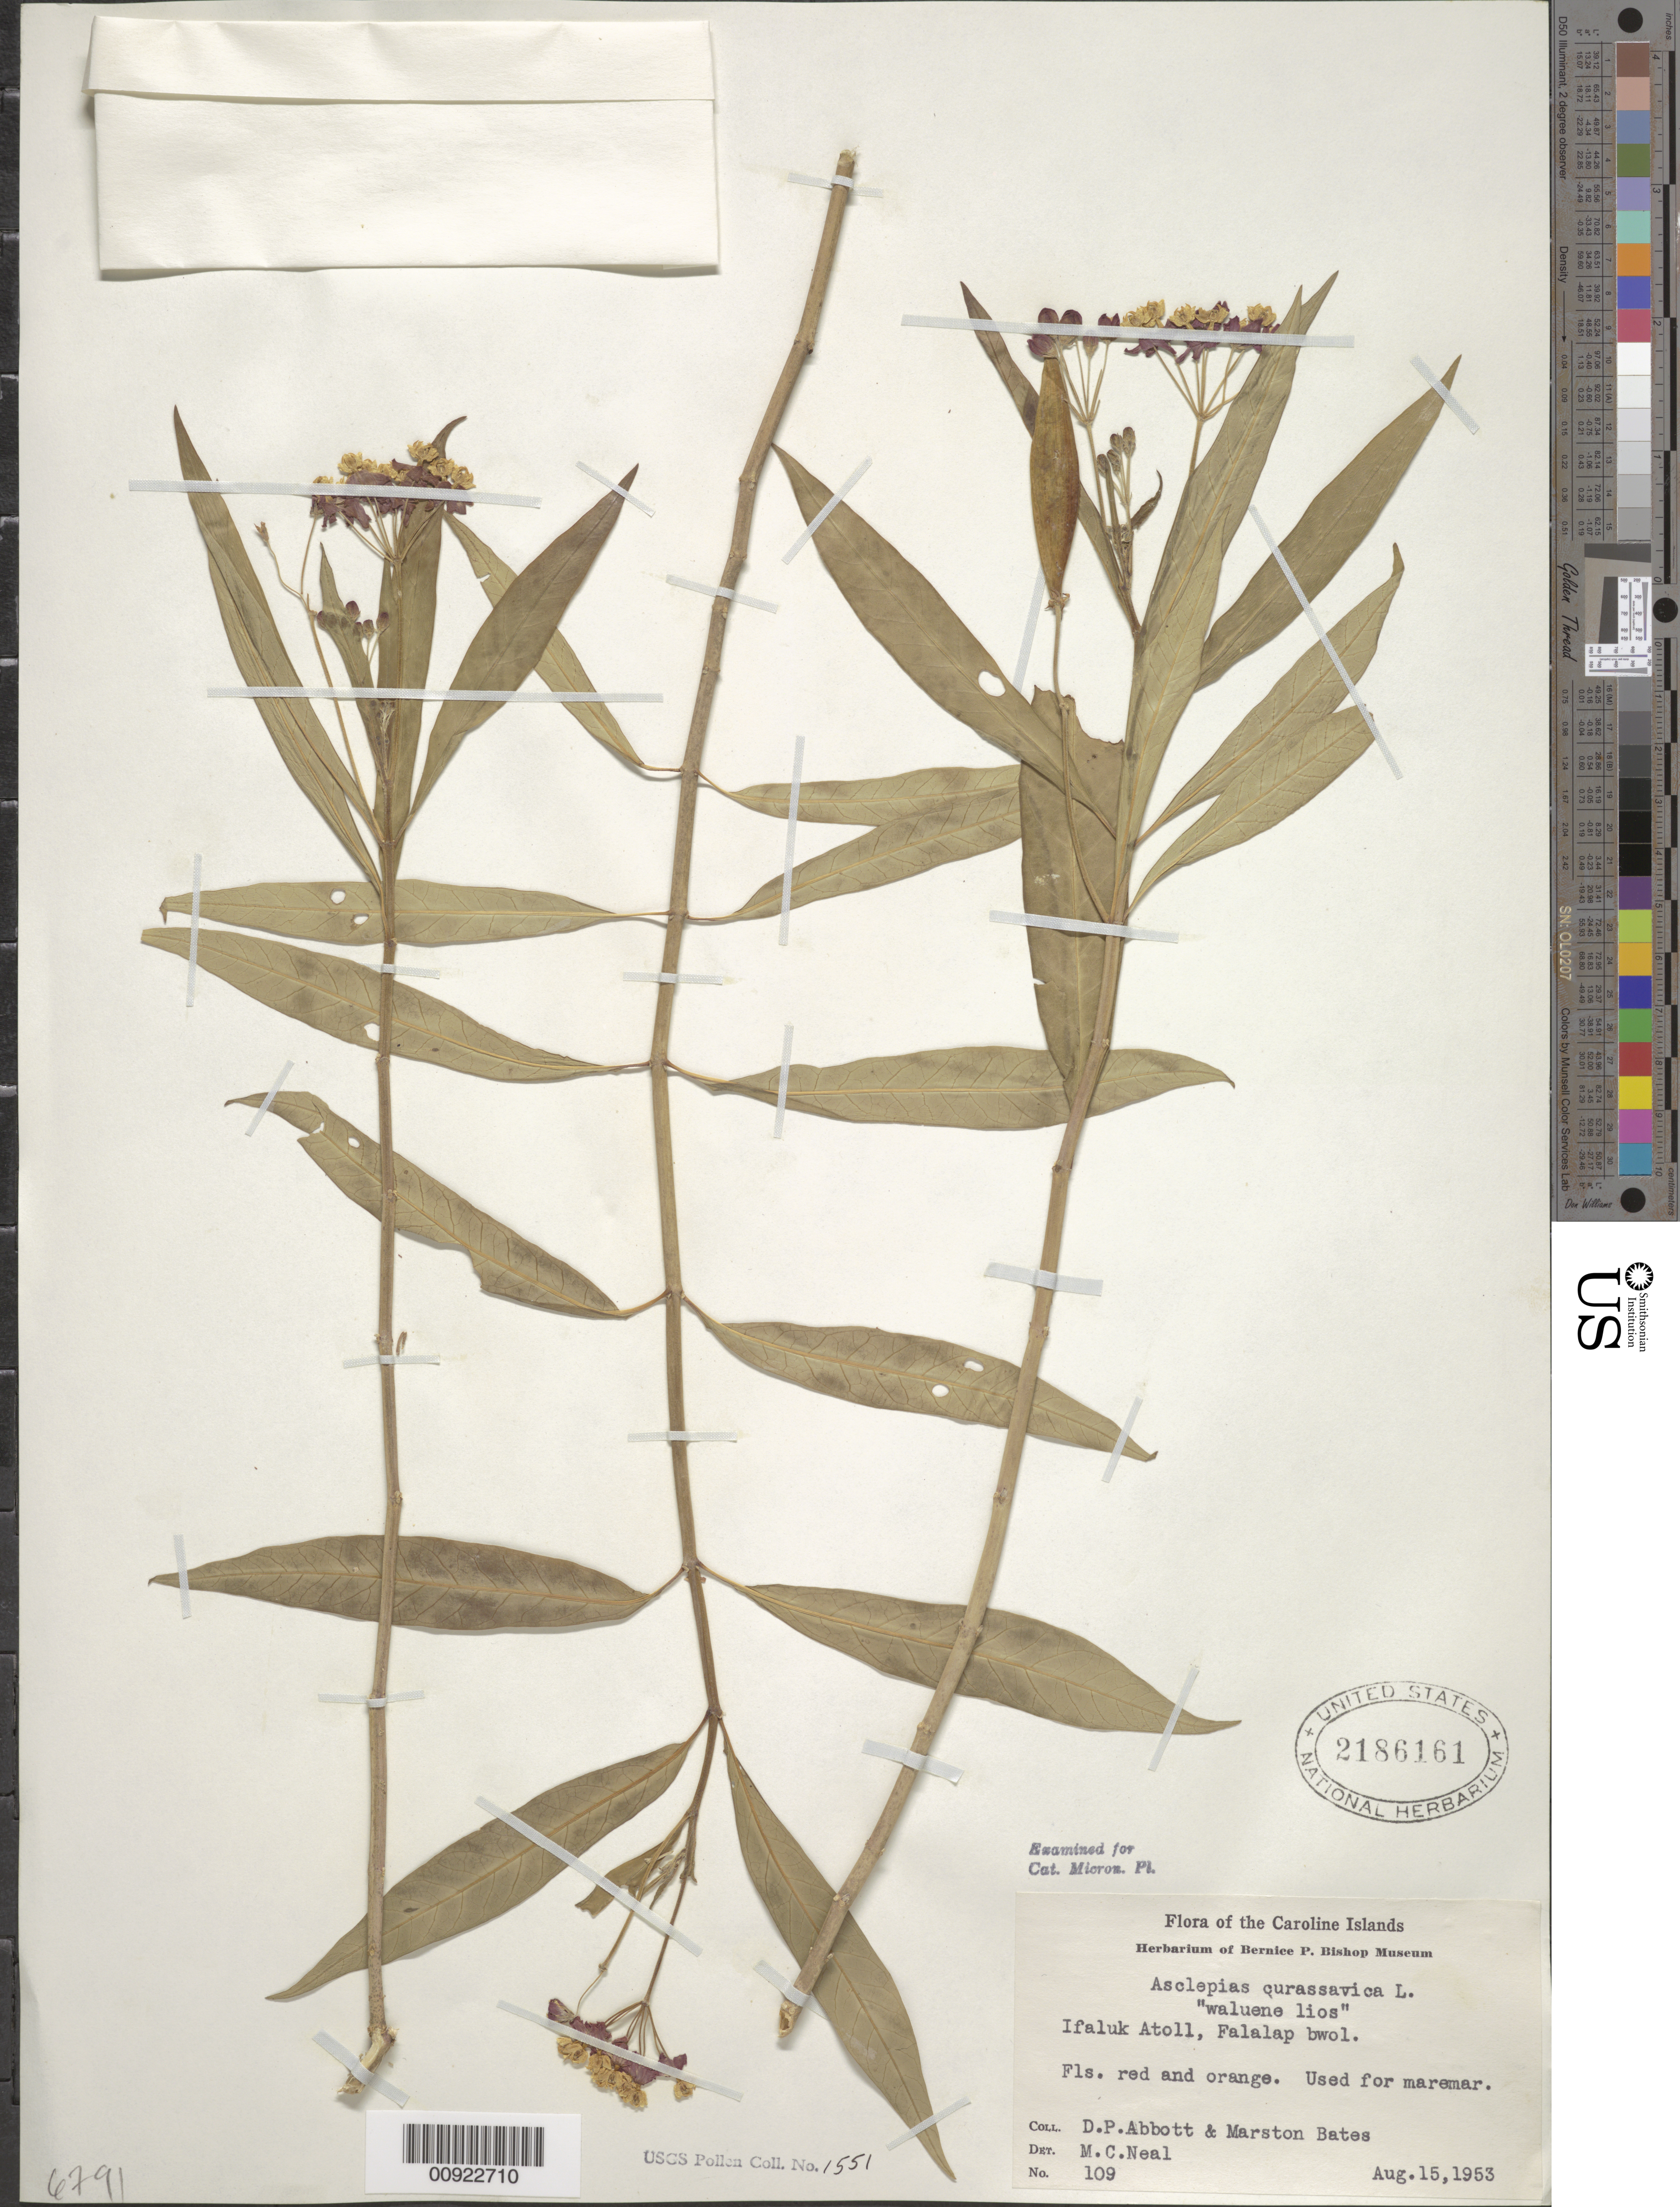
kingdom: Plantae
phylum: Tracheophyta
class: Magnoliopsida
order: Gentianales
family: Apocynaceae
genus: Asclepias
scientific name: Asclepias curassavica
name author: L.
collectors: D. P. Abbott & M. Bates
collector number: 109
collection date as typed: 15 Aug 1953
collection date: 1953-08-15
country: Micronesia, Federated States of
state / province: Yap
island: Ifalik (Ifaluk) Atoll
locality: Ifalik Islet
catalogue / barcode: US 2186161